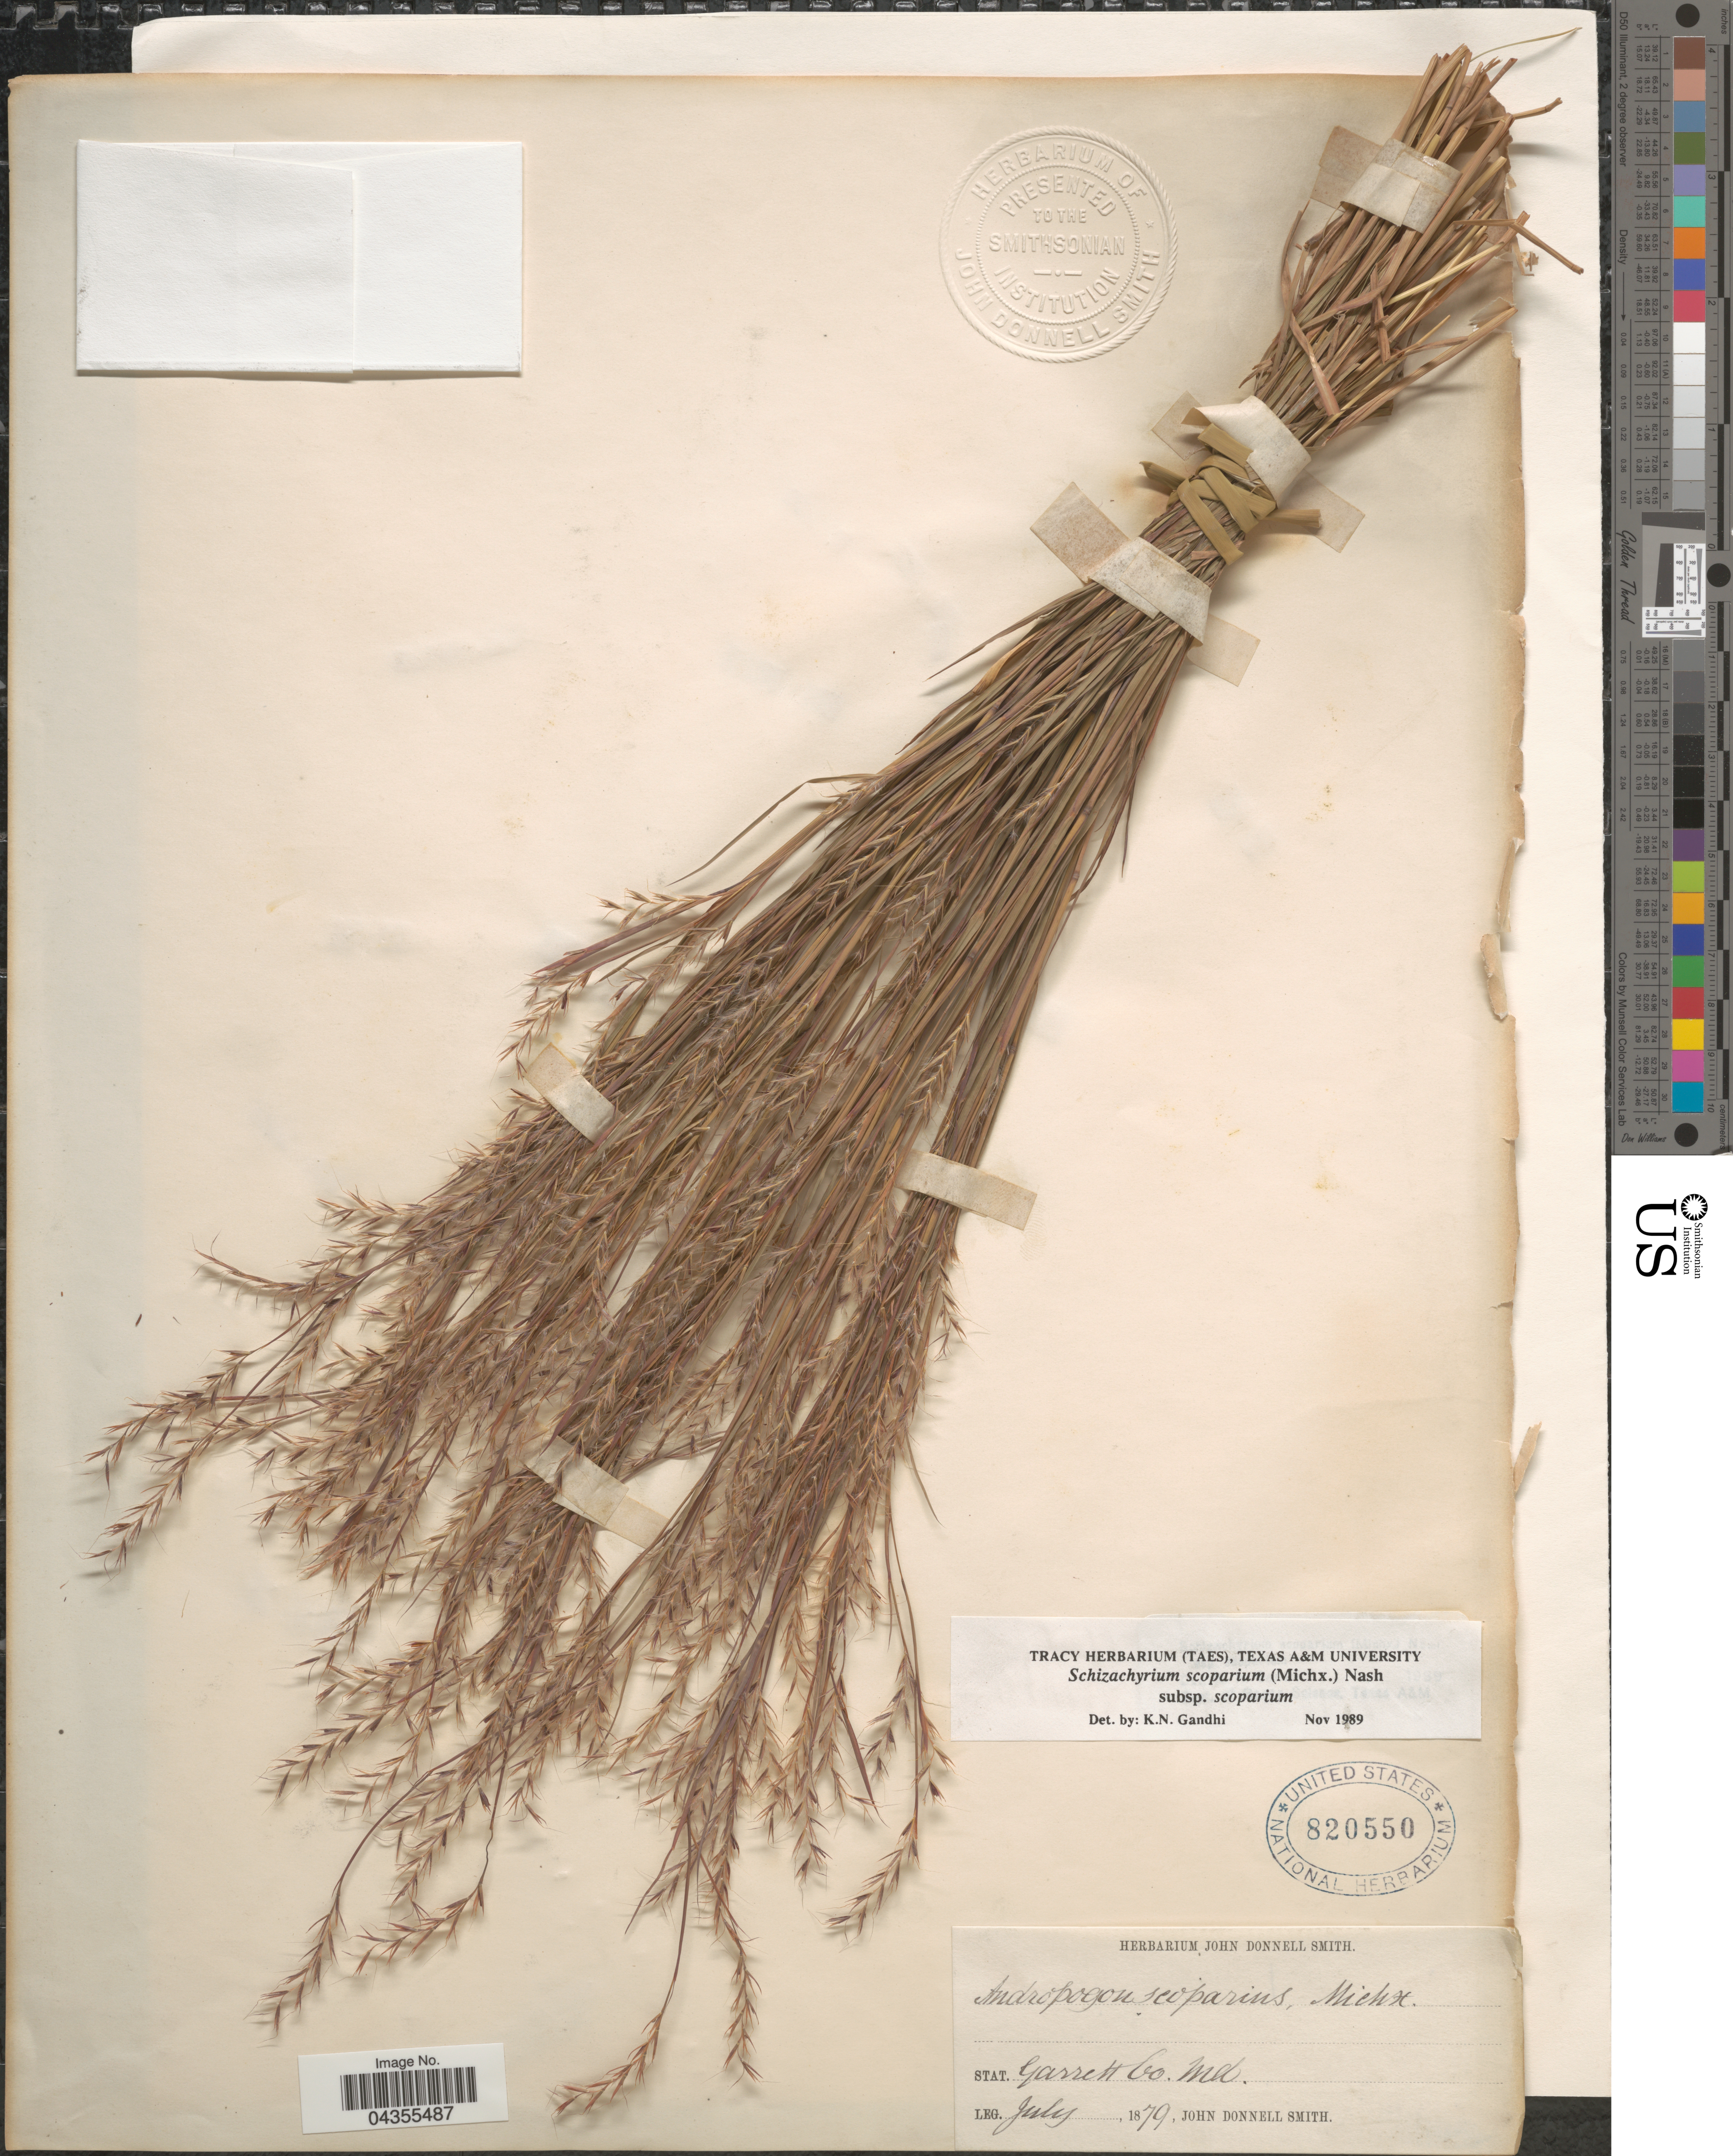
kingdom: Plantae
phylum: Tracheophyta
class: Liliopsida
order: Poales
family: Poaceae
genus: Schizachyrium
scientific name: Schizachyrium scoparium var. scoparium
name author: (Michx.) Nash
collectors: J. Donnell Smith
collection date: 1879-07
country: United States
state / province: Maryland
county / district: Garrett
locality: Stat. Garrett Co.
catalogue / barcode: US 820550